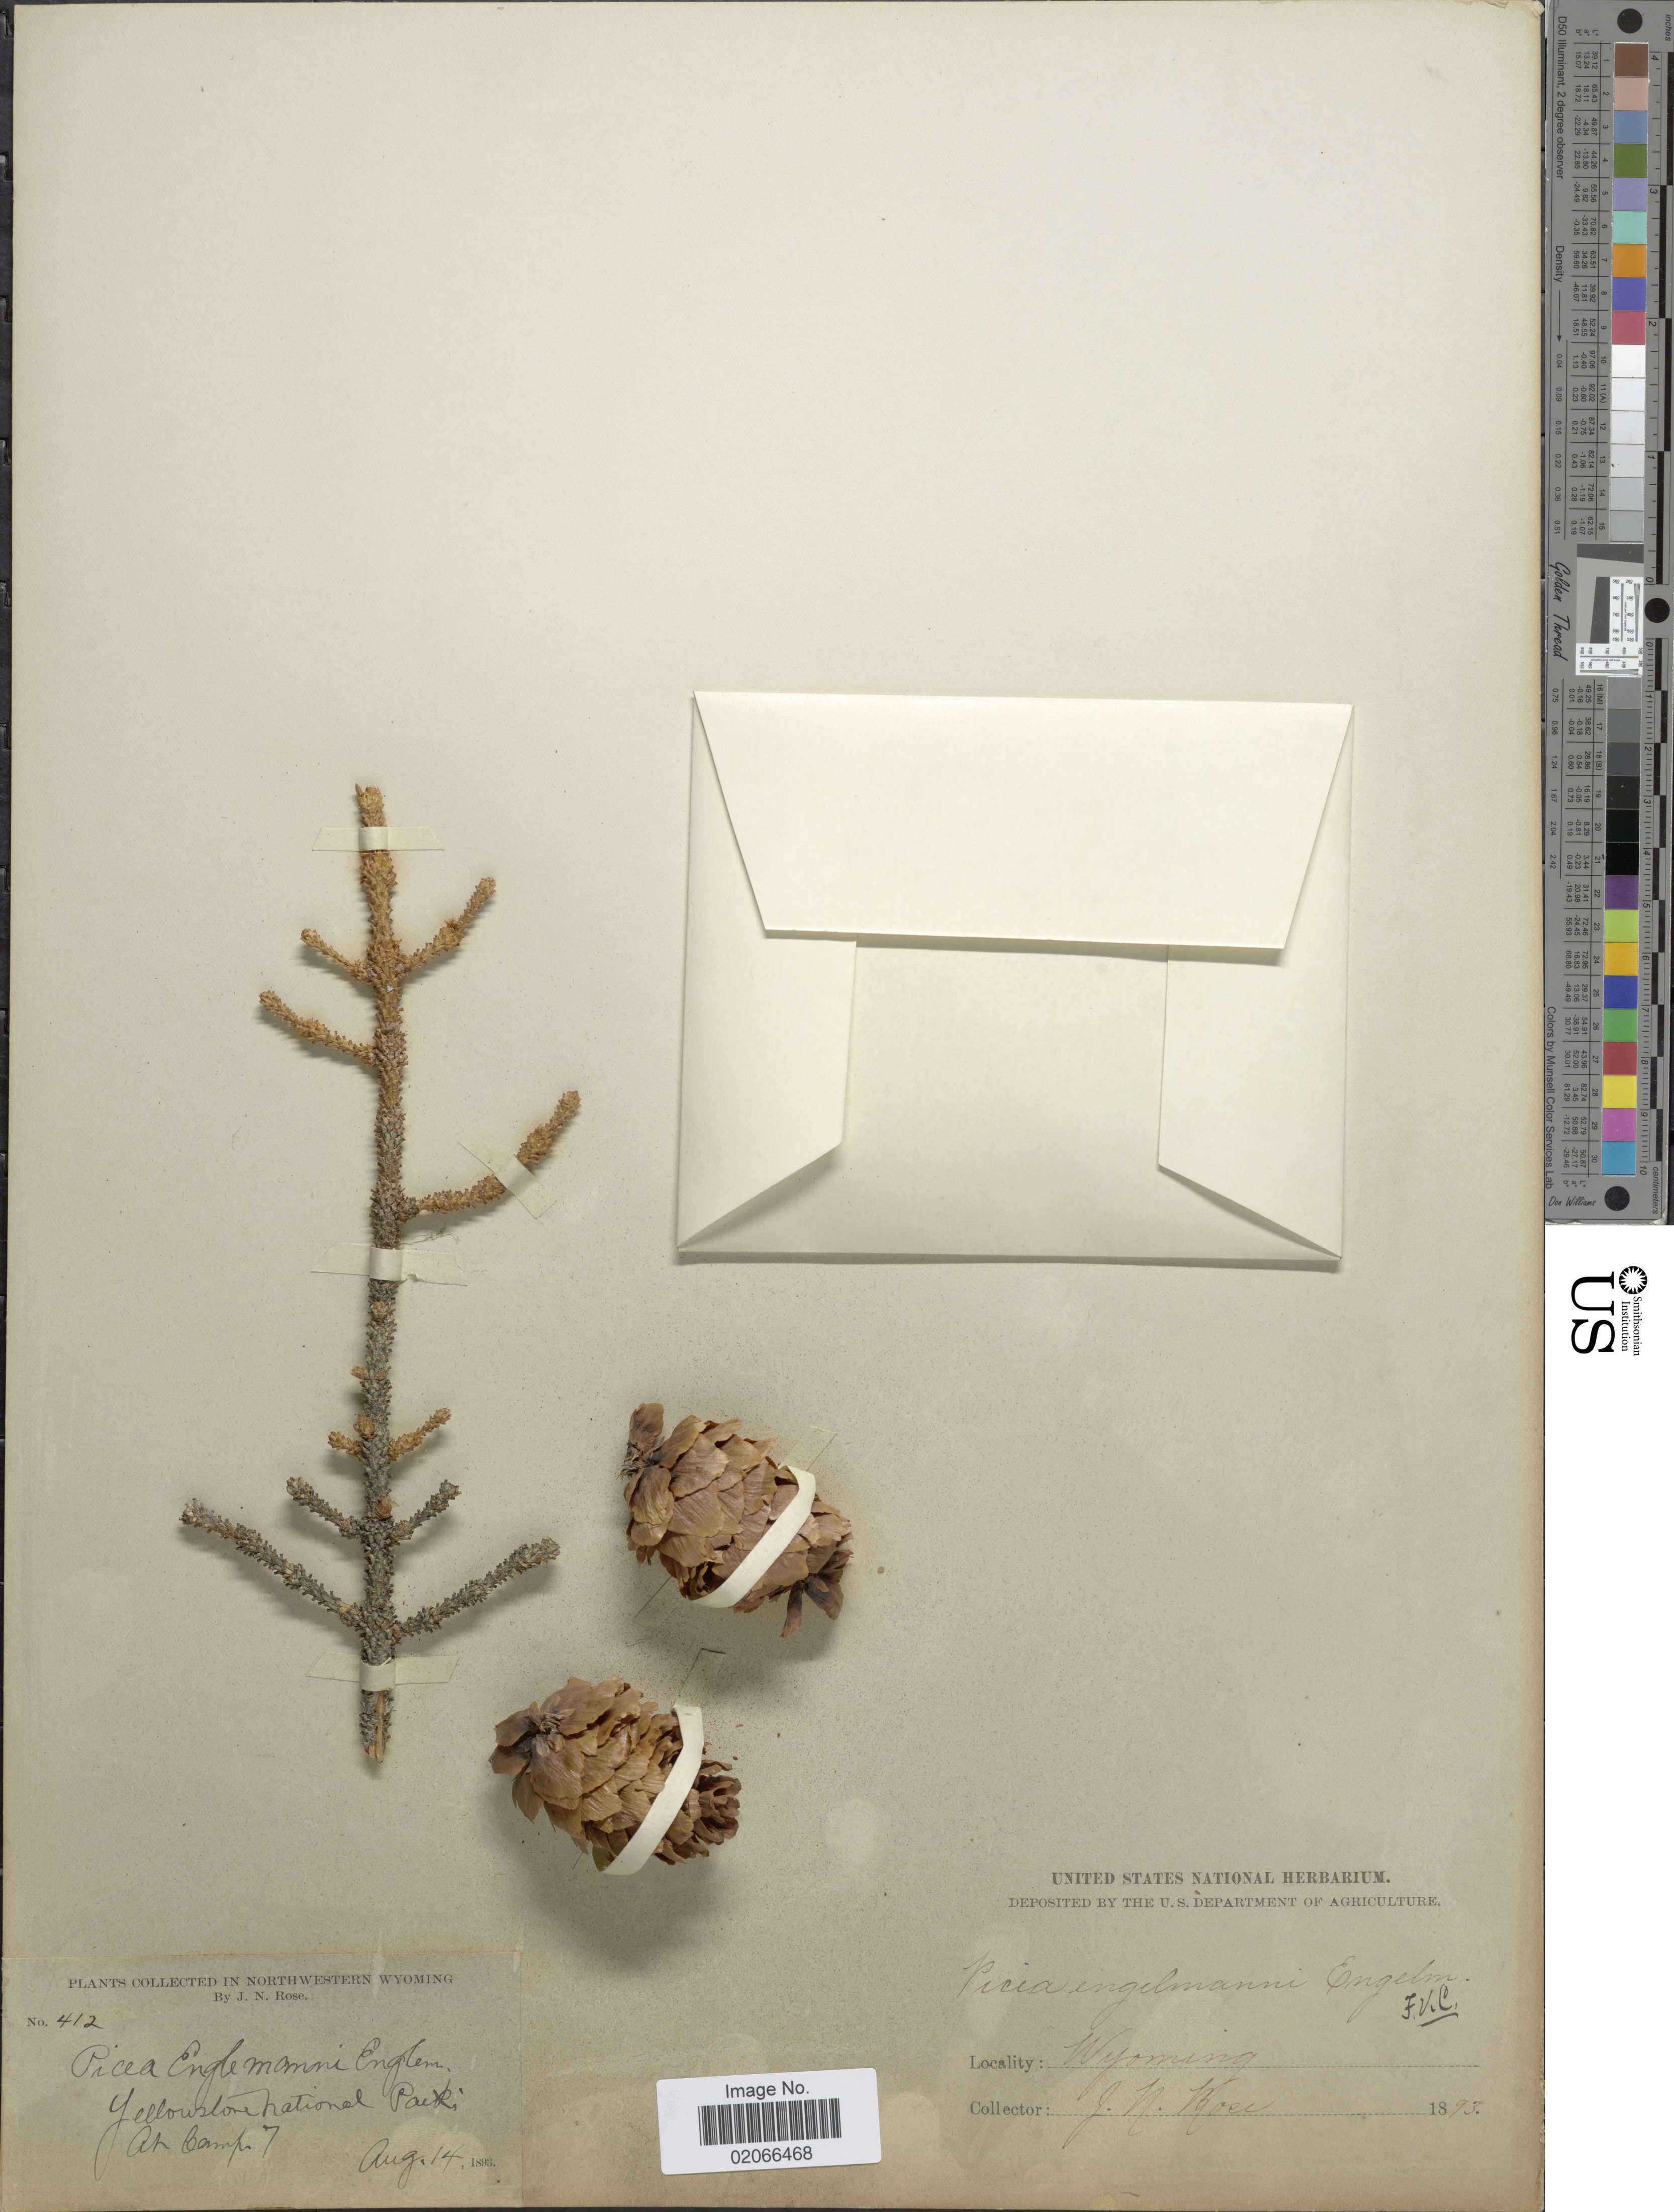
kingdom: Plantae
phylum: Tracheophyta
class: Pinopsida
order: Pinales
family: Pinaceae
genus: Picea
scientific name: Picea engelmannii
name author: Parry ex Engelm.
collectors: J. N. Rose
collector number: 412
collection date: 1893-08-14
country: United States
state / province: Wyoming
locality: Northwestern Wyoming, Yellowstone National Park, on camp 7